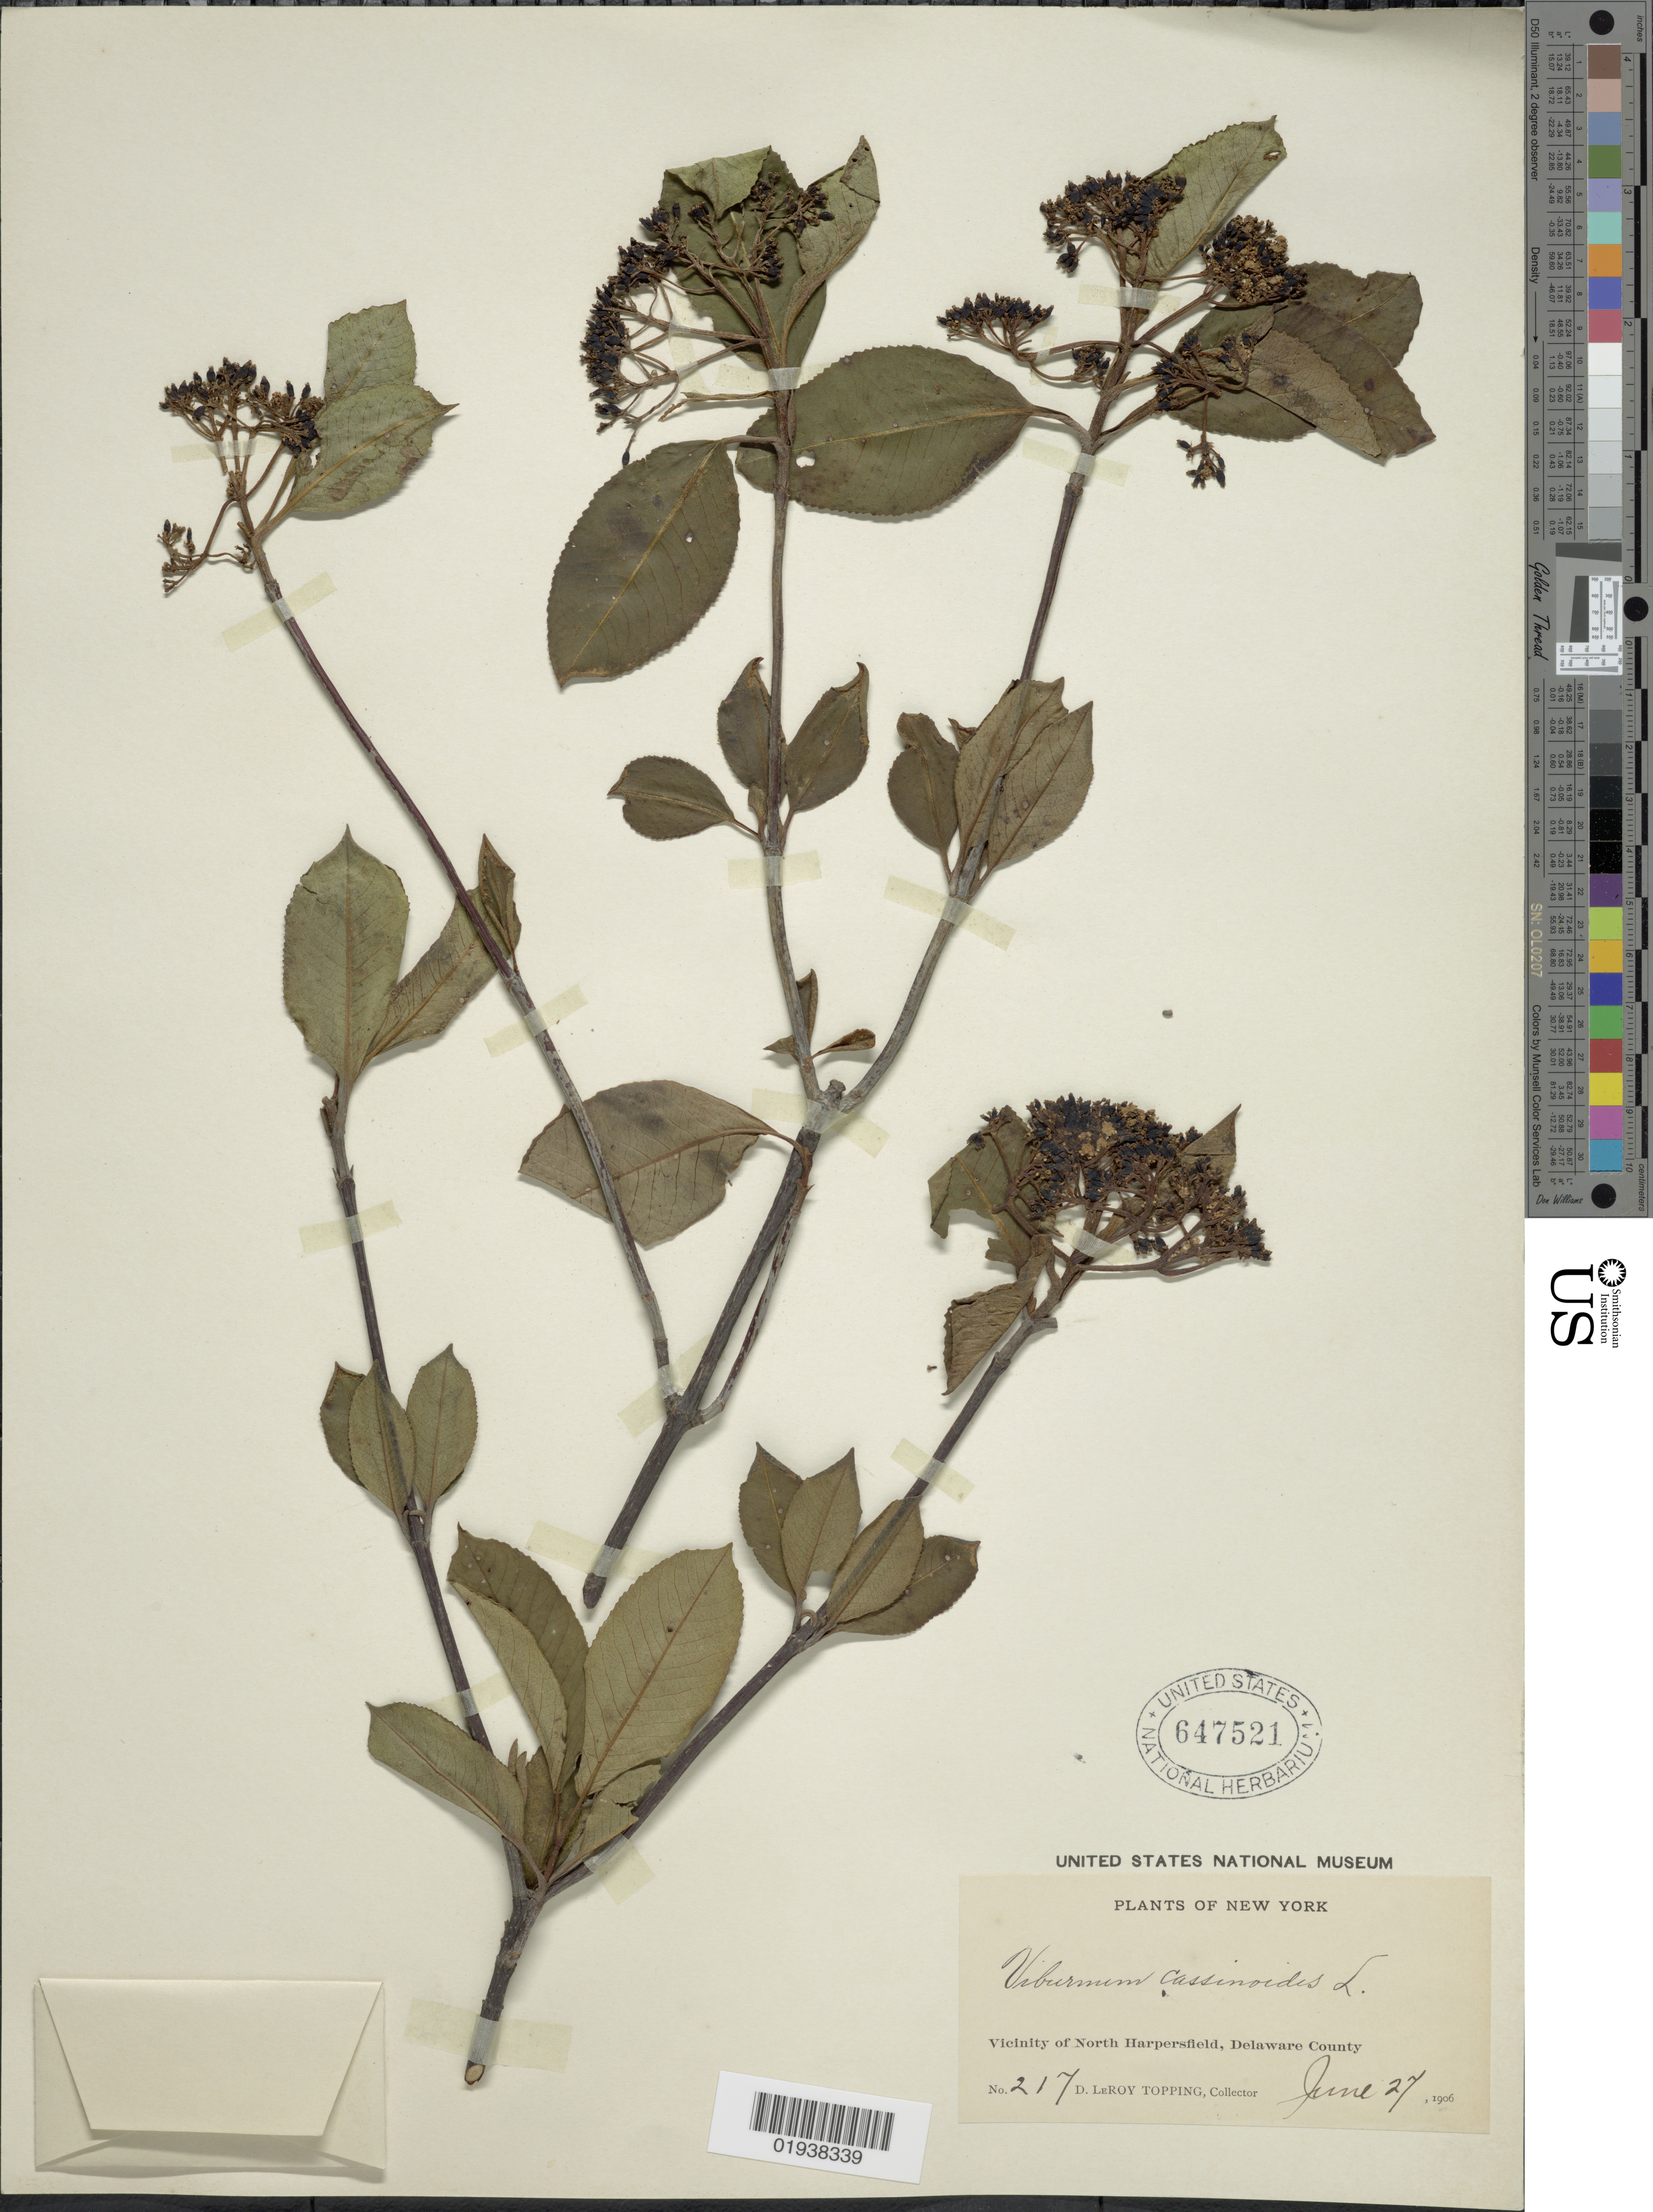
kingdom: Plantae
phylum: Tracheophyta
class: Magnoliopsida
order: Dipsacales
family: Viburnaceae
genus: Viburnum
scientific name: Viburnum cassinoides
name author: L.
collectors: D. L. Topping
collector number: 217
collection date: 1906-06-27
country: United States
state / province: New York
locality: Vicinity of North Harpersfield, Delaware County.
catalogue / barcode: US 647521